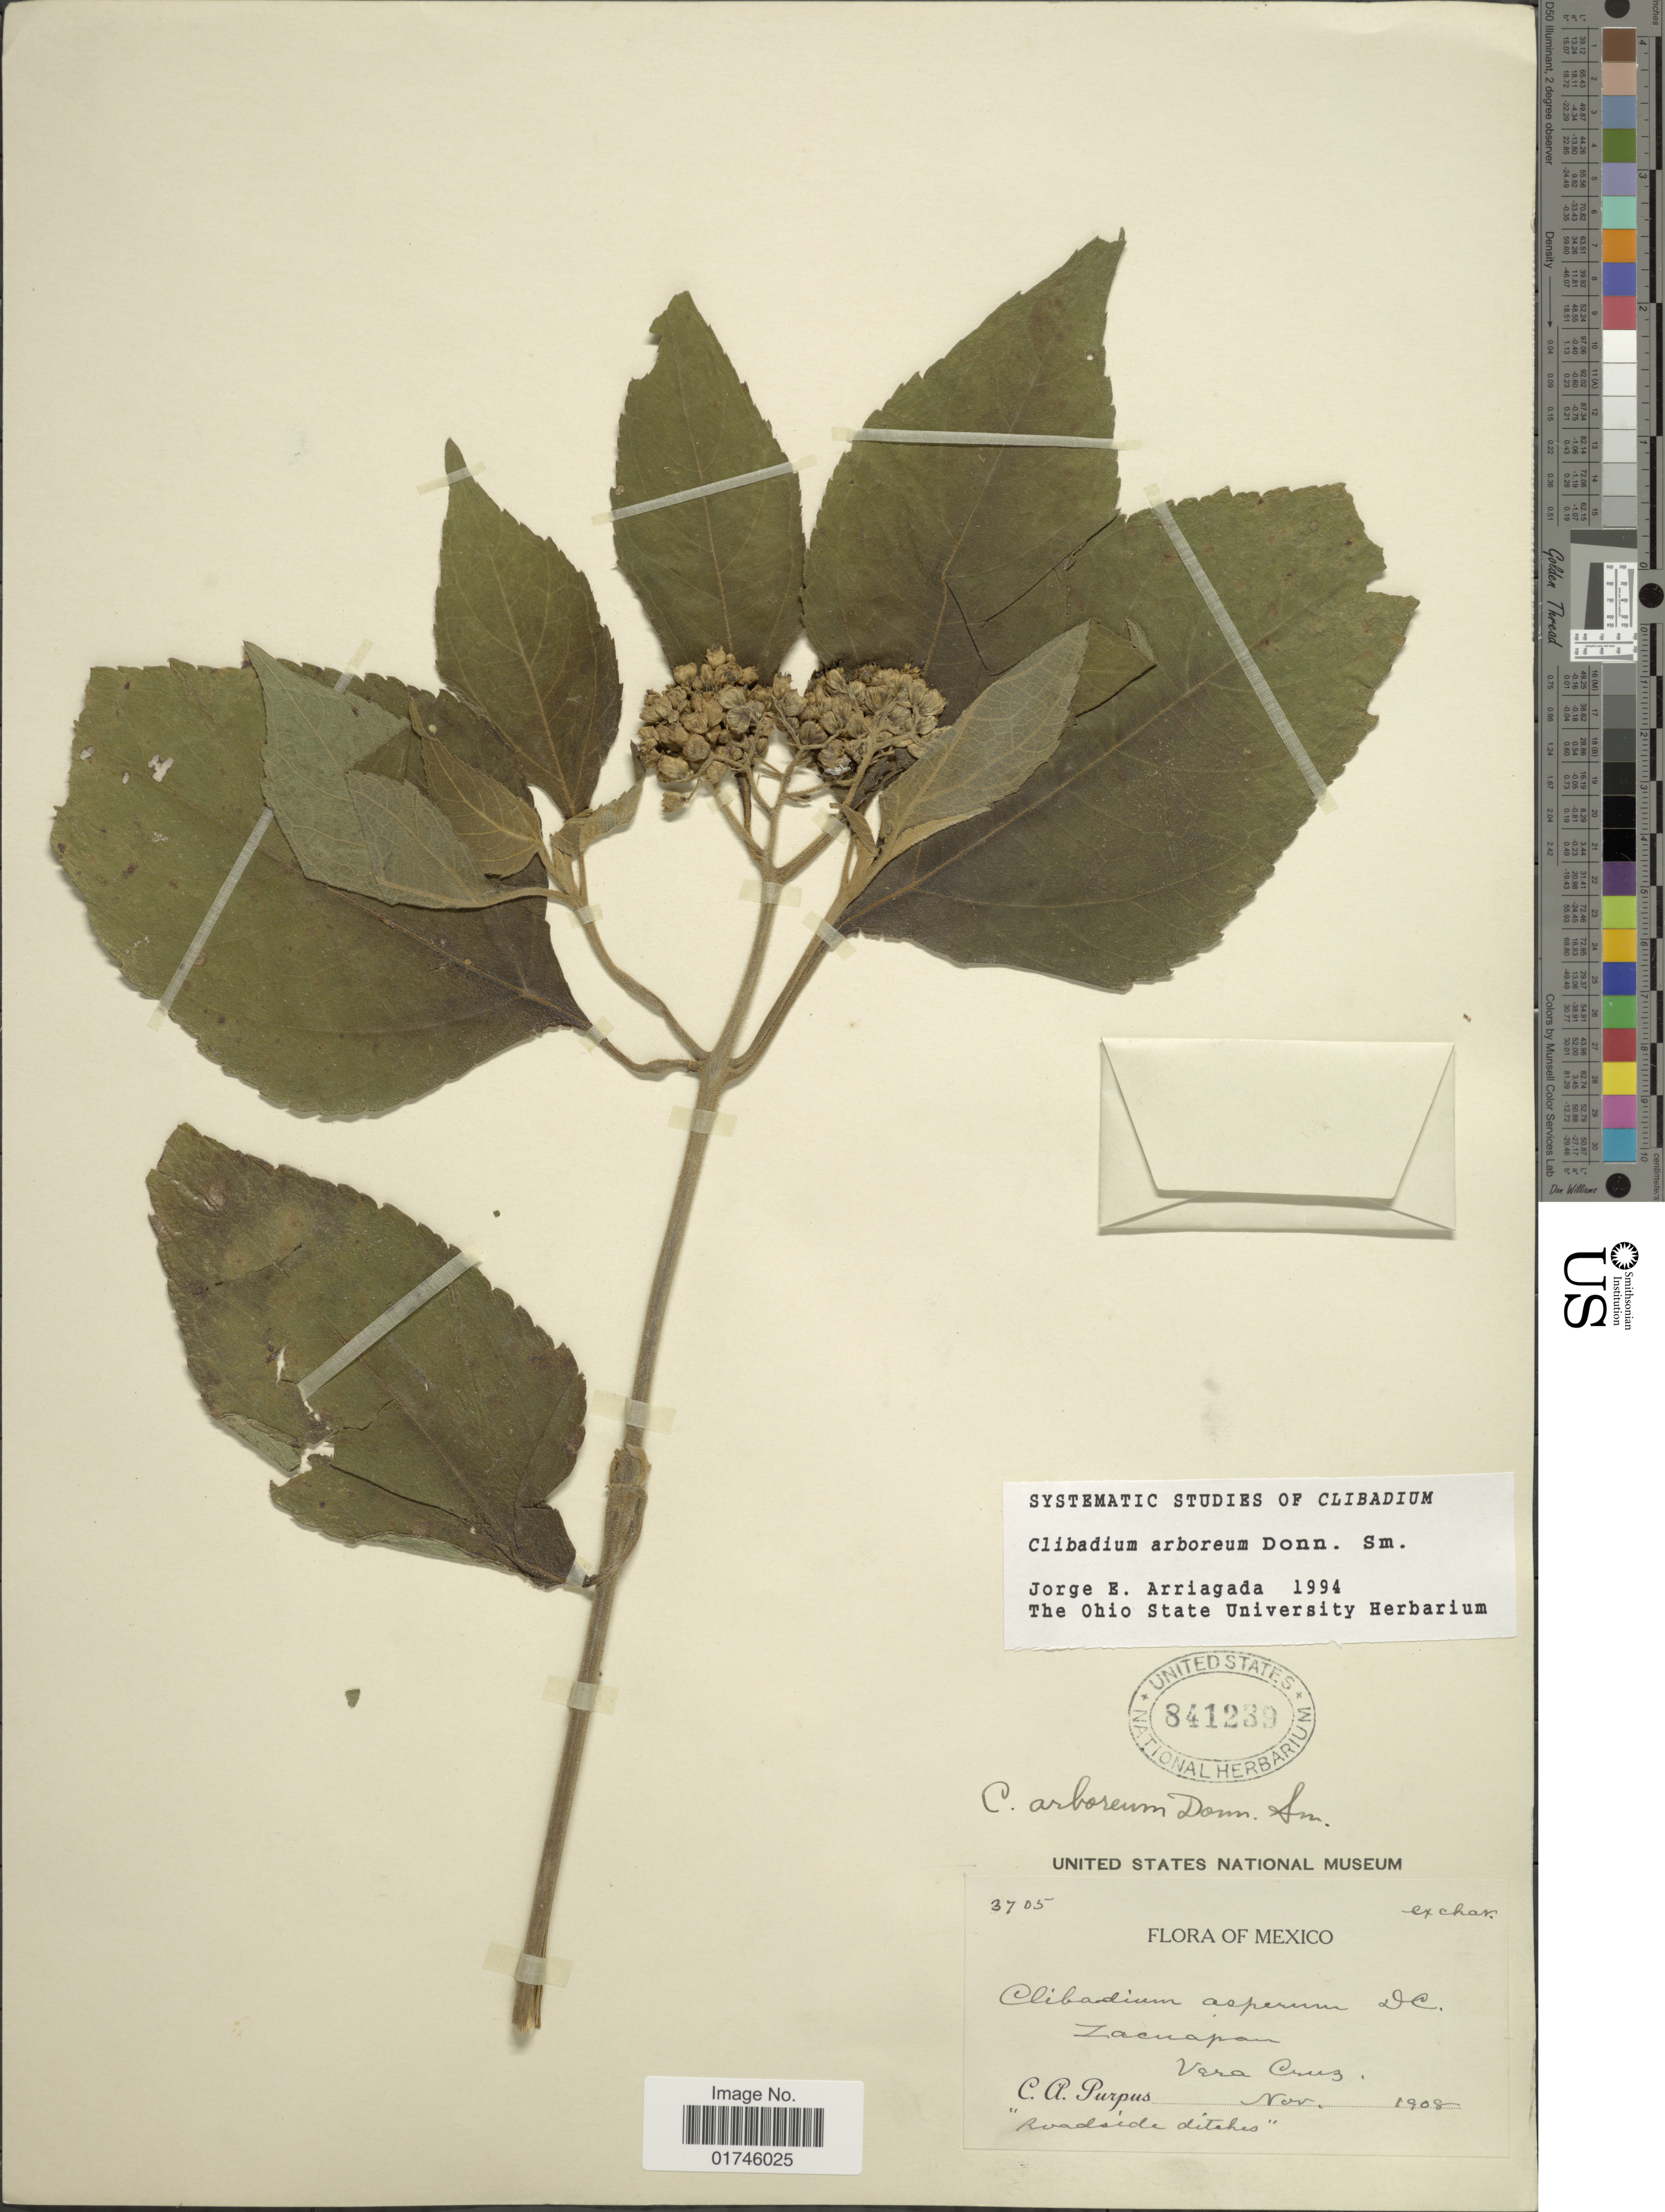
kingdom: Plantae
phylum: Tracheophyta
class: Magnoliopsida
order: Asterales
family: Asteraceae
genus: Clibadium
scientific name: Clibadium arboreum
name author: Donn. Sm.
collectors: C. A. Purpus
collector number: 3705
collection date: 1908-11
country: Mexico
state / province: Veracruz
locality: Mexico, Zacuapan, Vera Cruz.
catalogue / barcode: US 841239